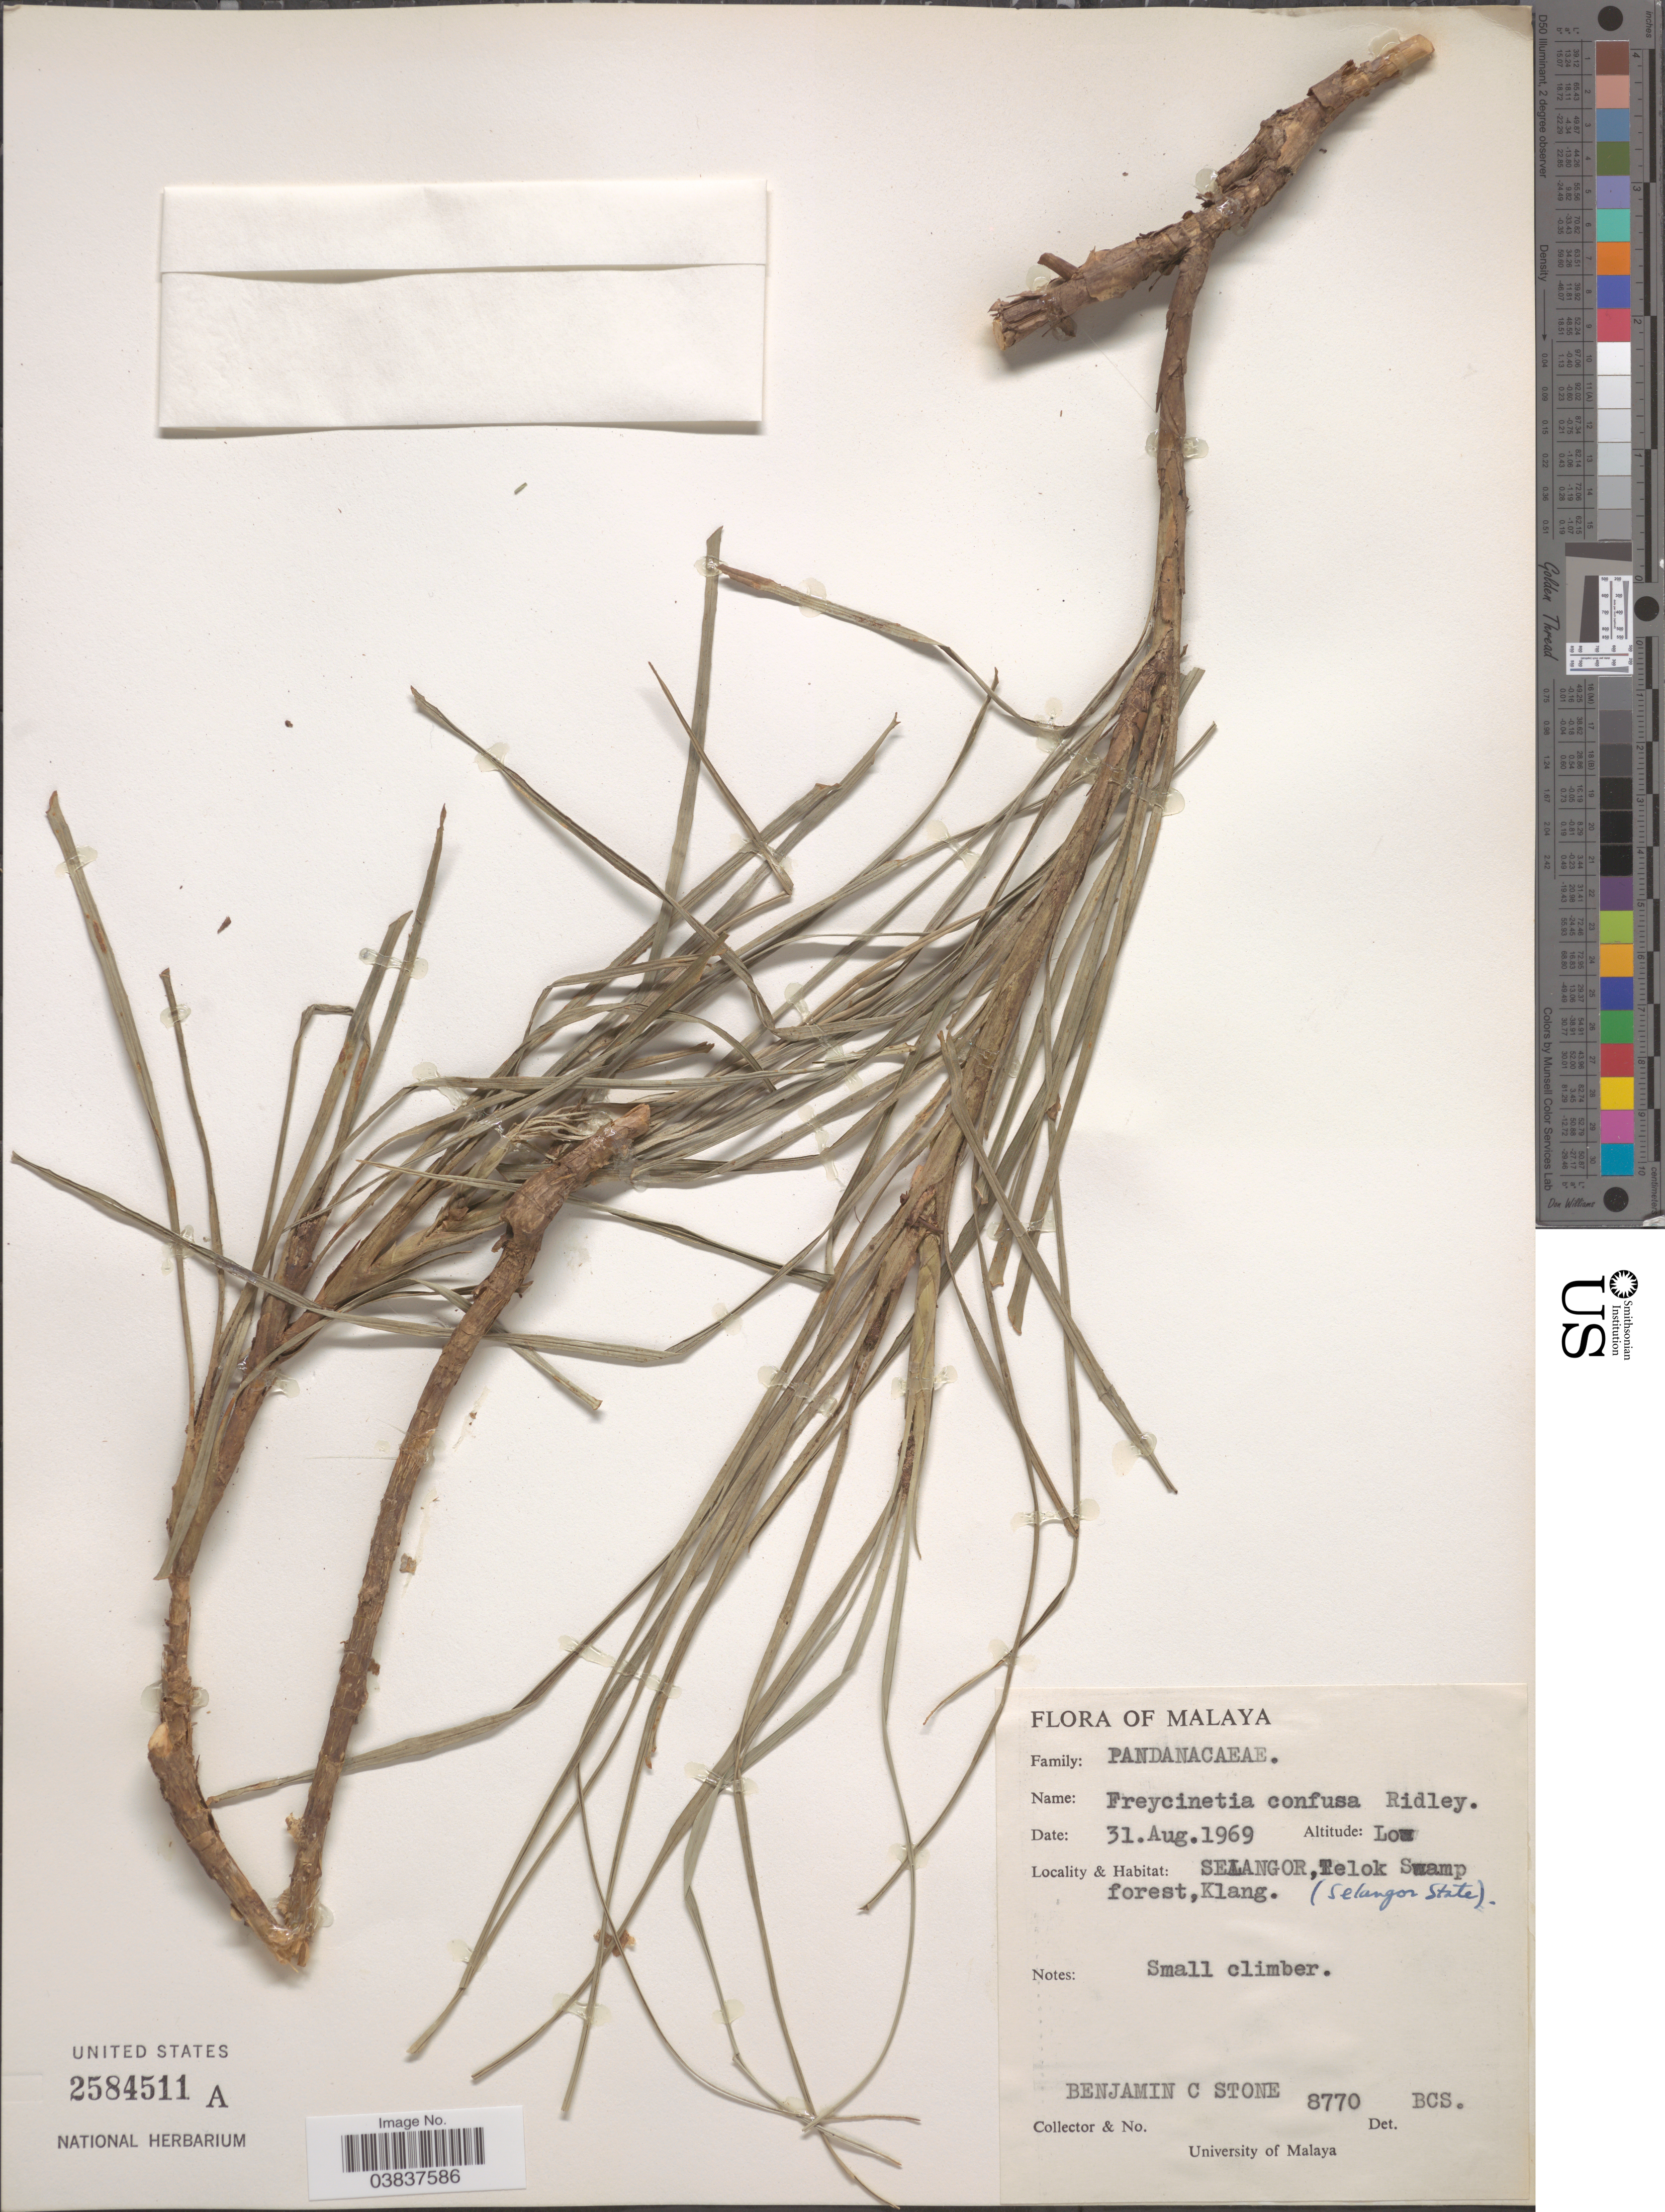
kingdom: Plantae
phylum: Tracheophyta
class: Liliopsida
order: Pandanales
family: Pandanaceae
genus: Freycinetia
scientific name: Freycinetia confusa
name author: Ridl.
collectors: B. C. Stone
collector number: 8770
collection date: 1969-08-31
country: Malaysia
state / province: Selangor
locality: Malaya. Telok Swamp forest, Klang.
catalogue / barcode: US 2584511A